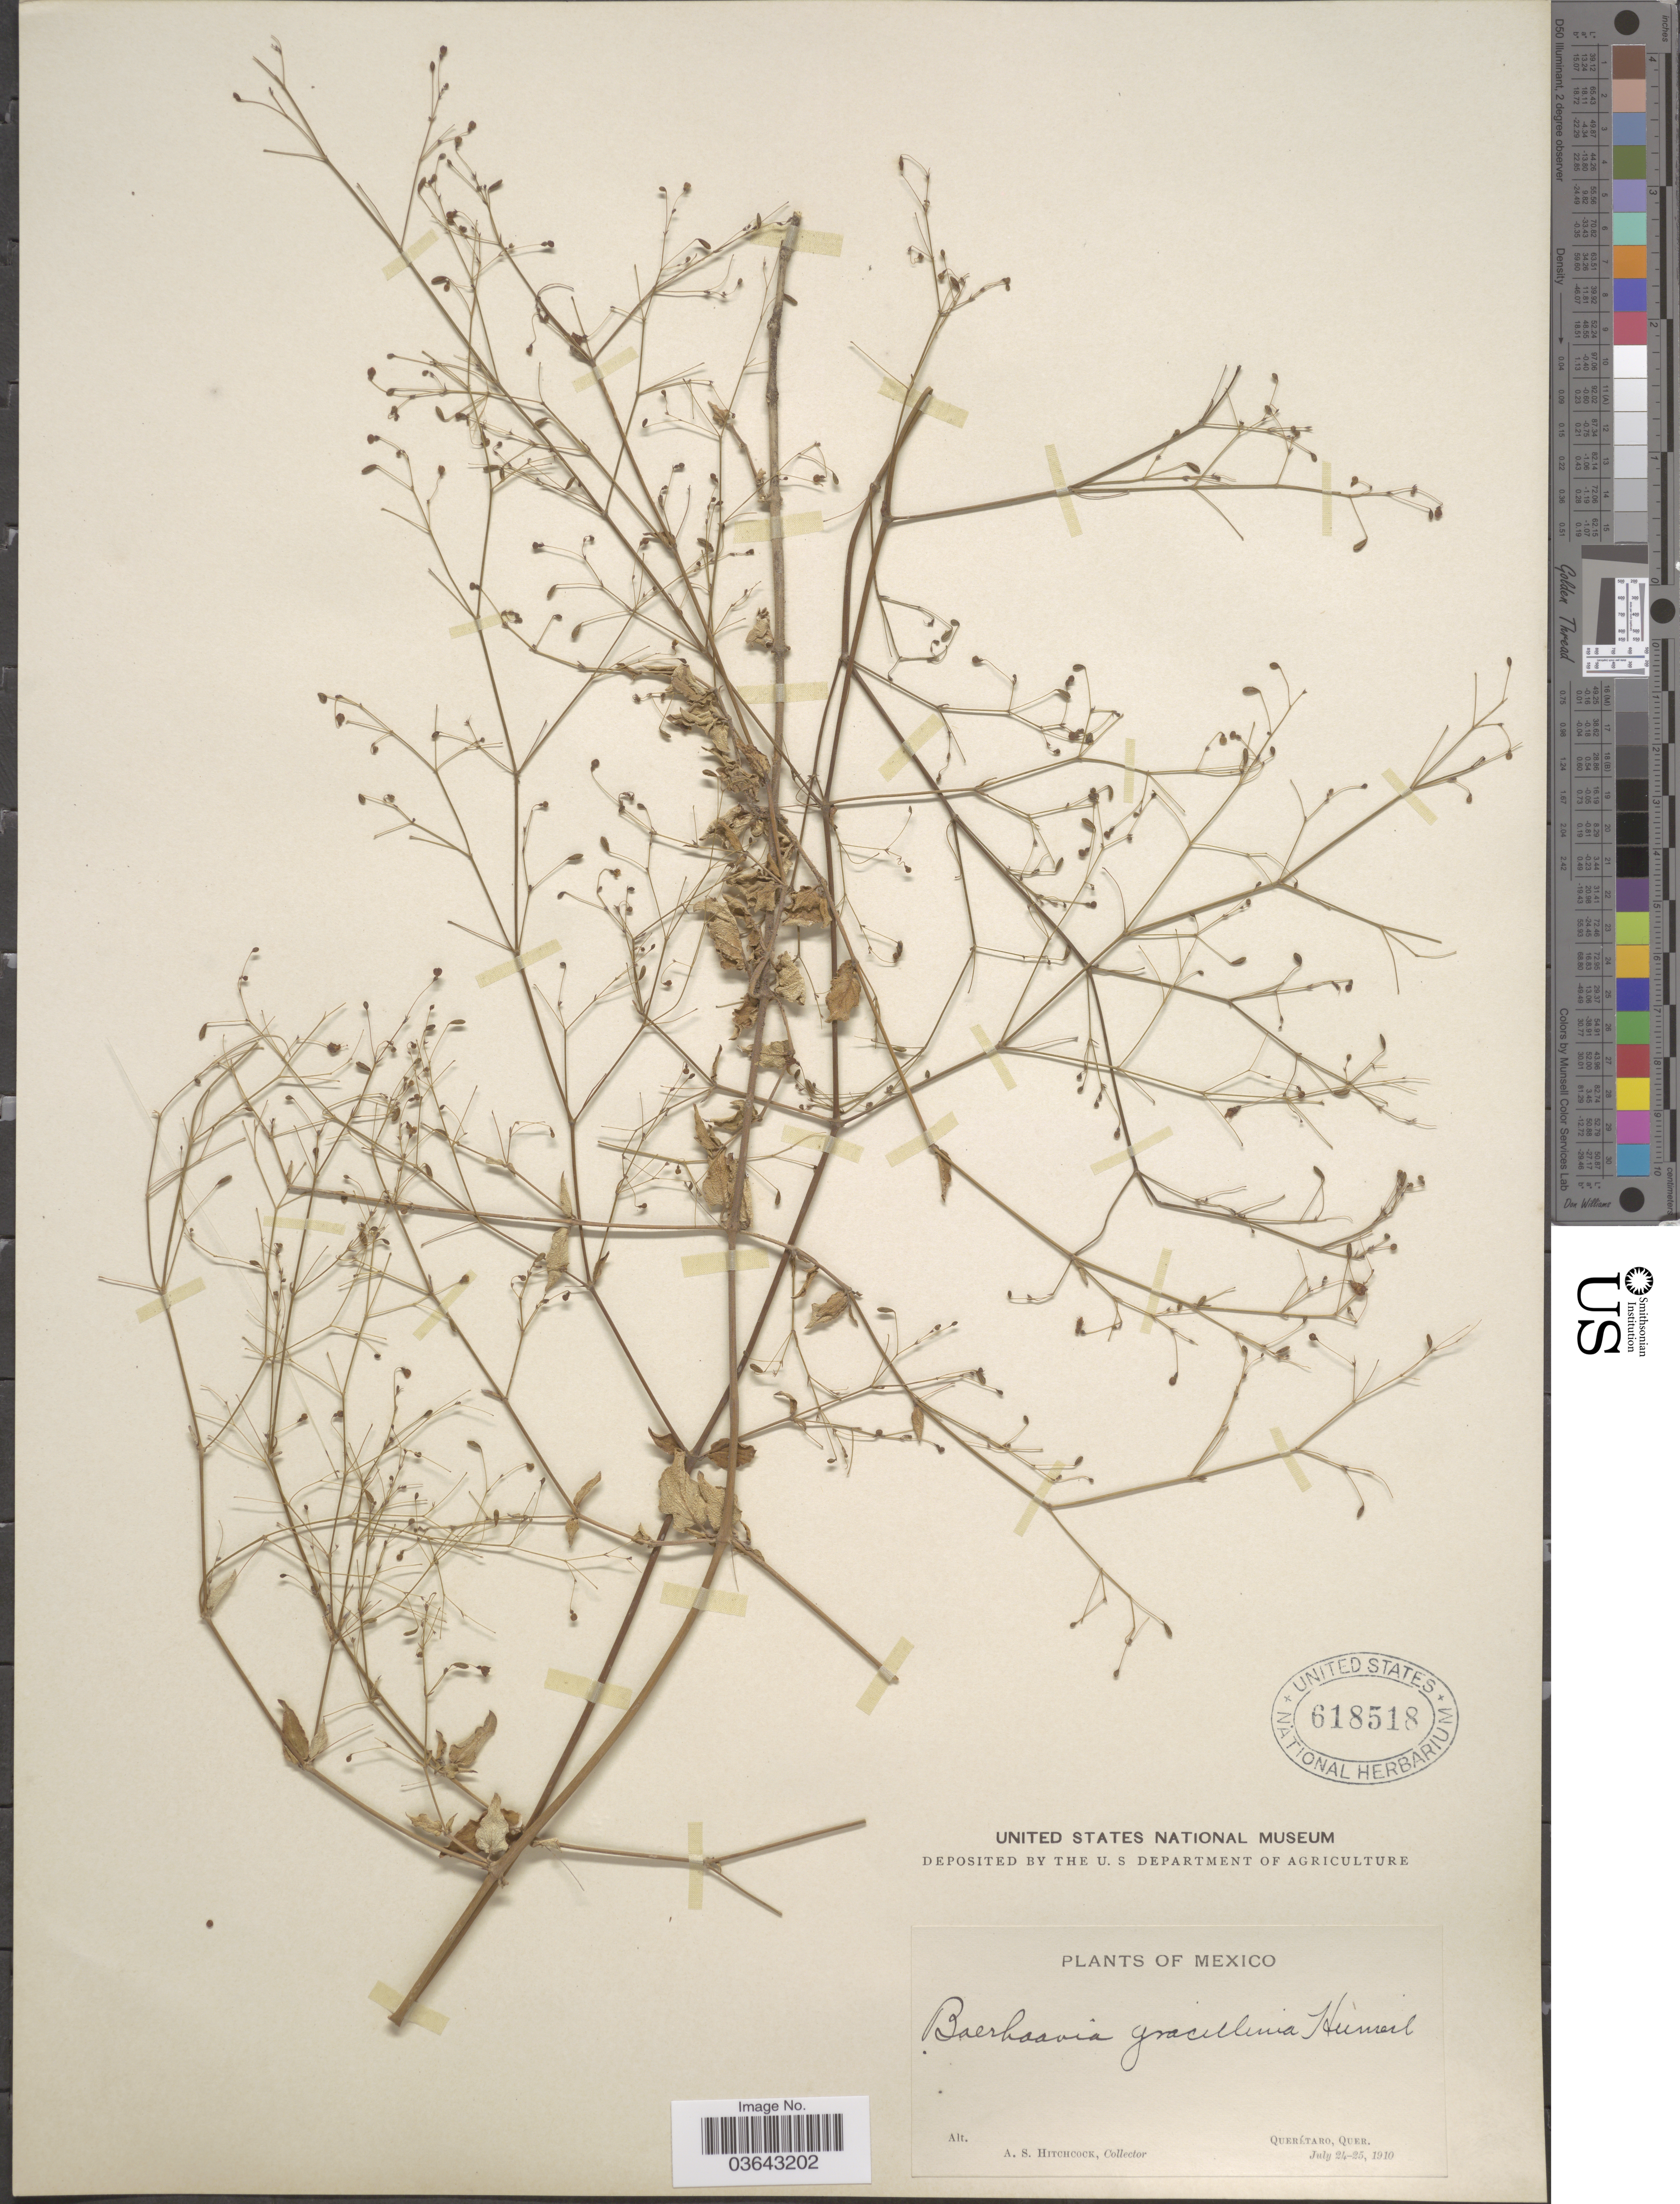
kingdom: Plantae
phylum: Tracheophyta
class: Magnoliopsida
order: Caryophyllales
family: Nyctaginaceae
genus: Boerhavia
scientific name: Boerhavia gracillima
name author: Heimerl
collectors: A. S. Hitchcock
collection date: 1910-07-24/1910-07-25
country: Mexico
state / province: Querétaro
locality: Querétaro, Quer.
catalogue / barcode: US 618518